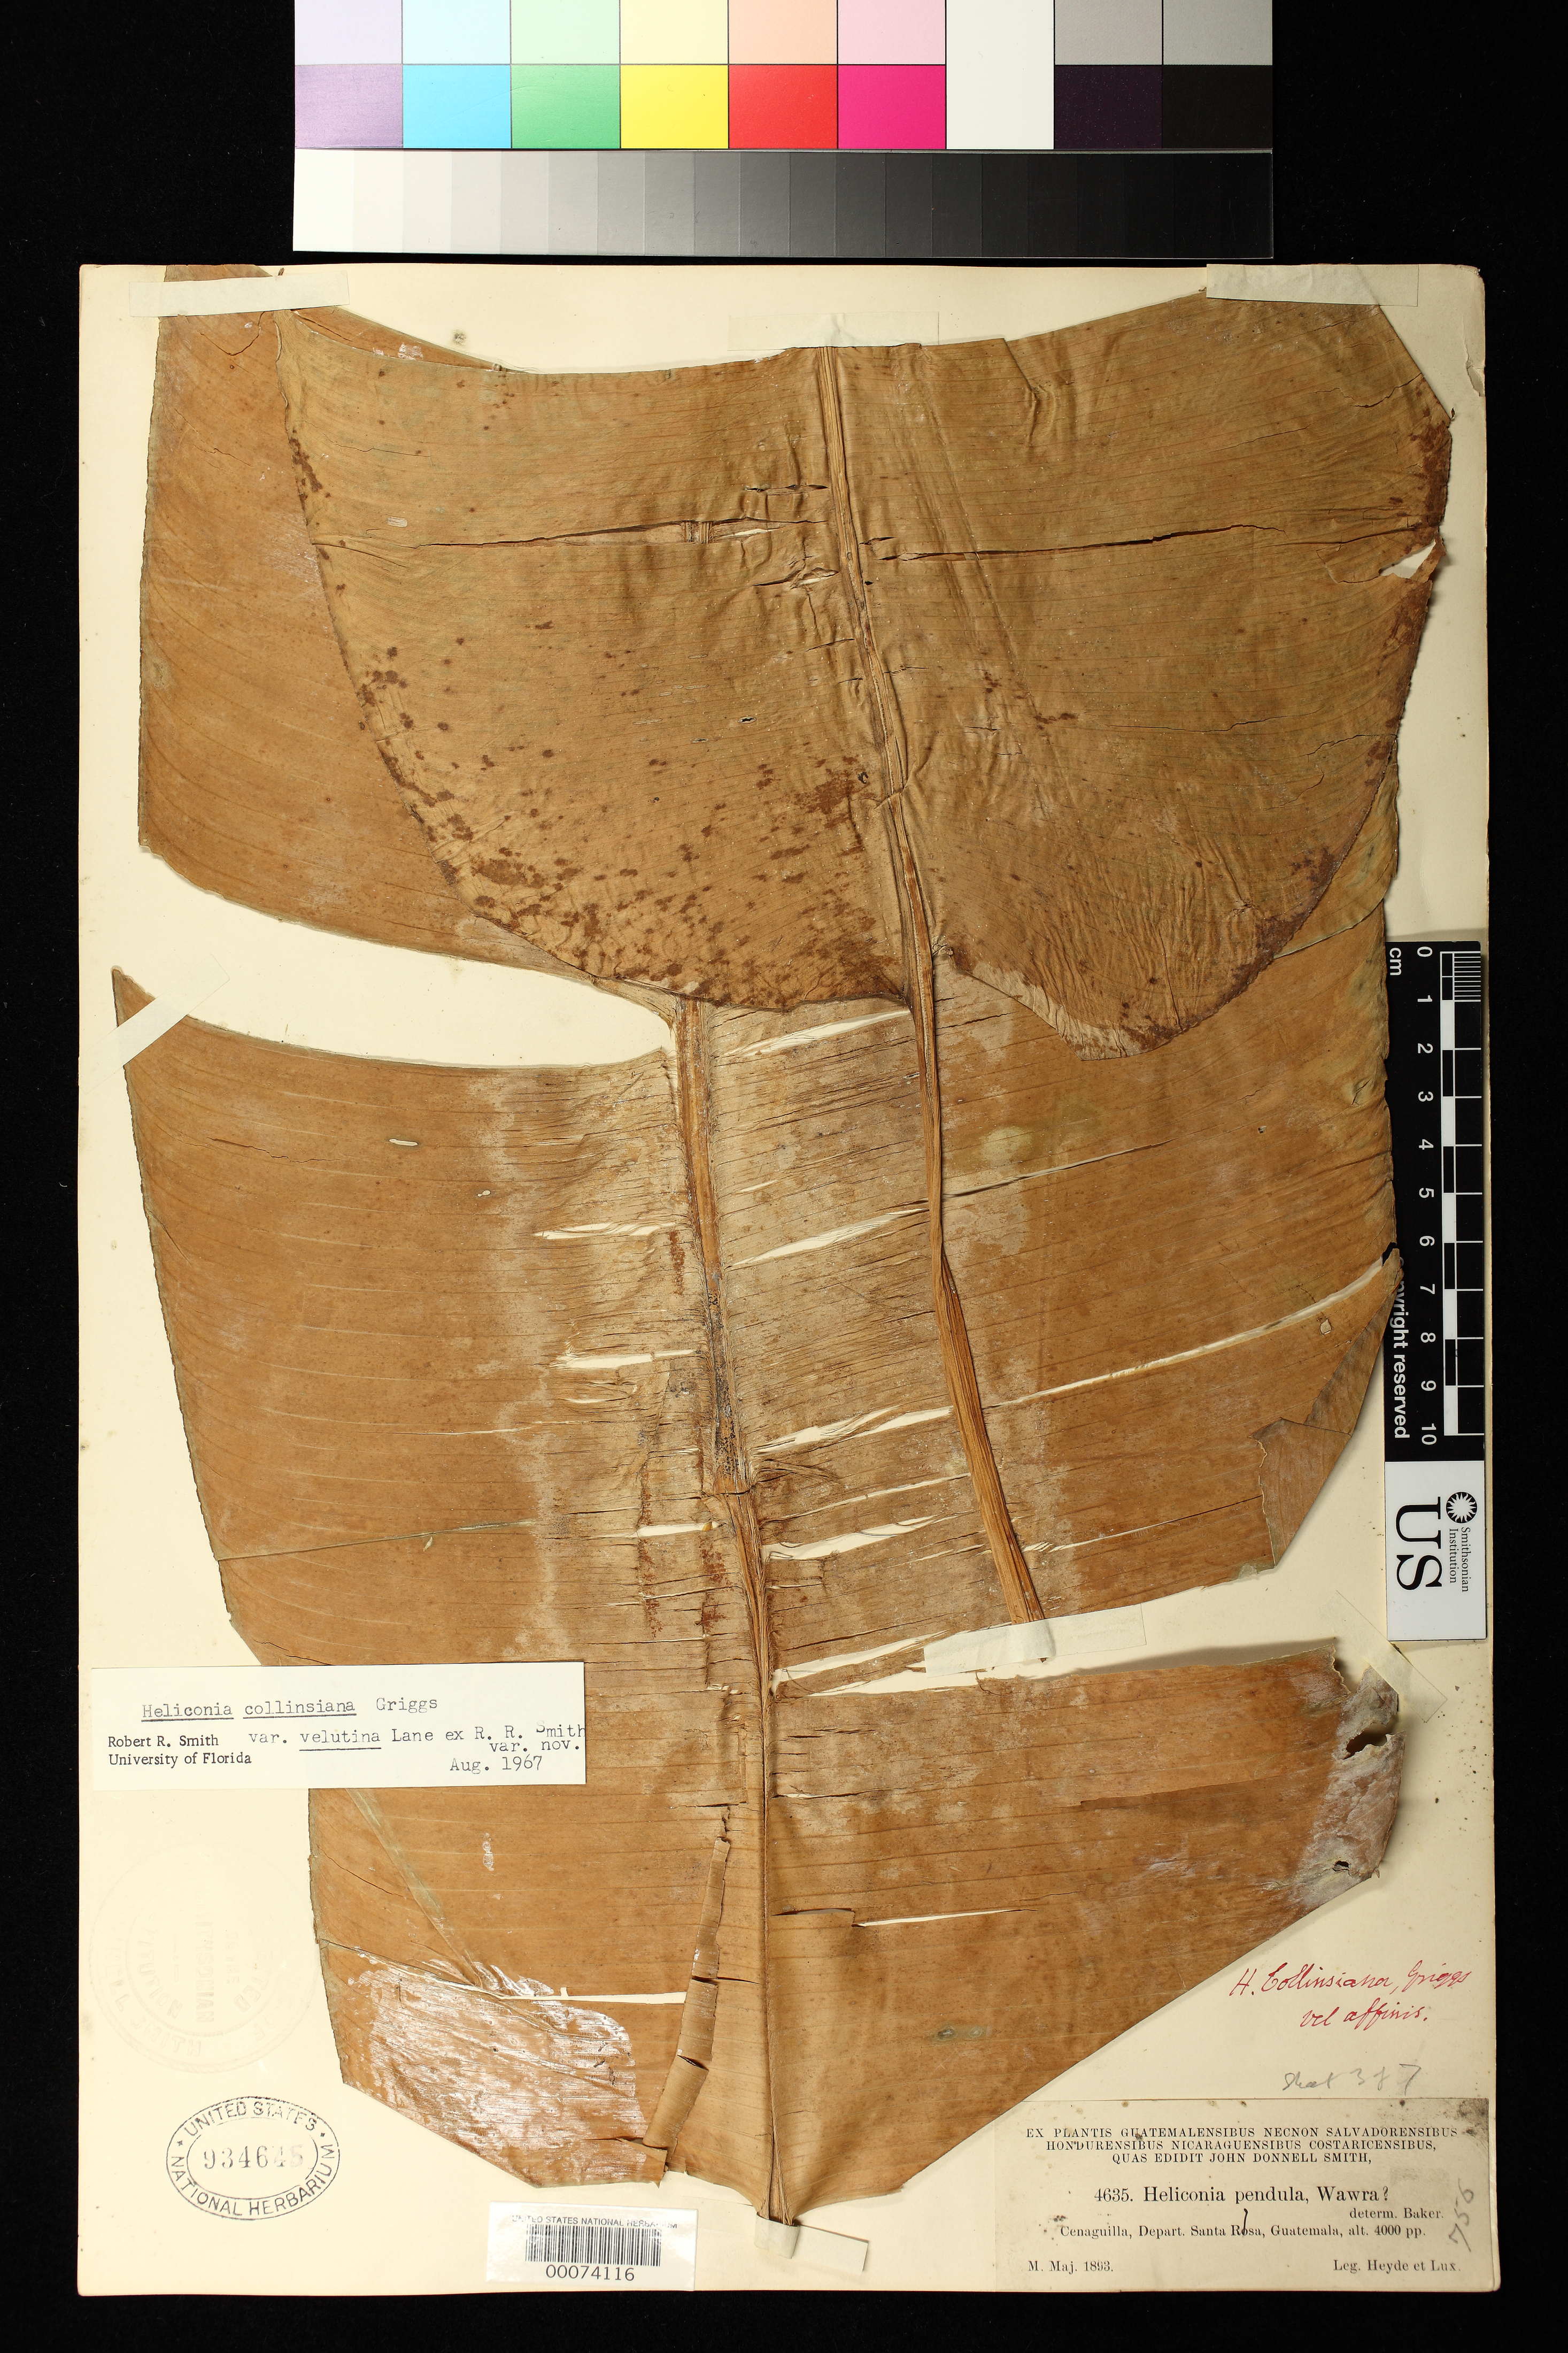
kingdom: Plantae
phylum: Tracheophyta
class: Liliopsida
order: Zingiberales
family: Heliconiaceae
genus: Heliconia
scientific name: Heliconia collinsiana var. velutina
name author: W.J. Kress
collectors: E. T. Heyde & E. Lux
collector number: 4635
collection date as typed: May 1893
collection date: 1893-05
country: Guatemala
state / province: Santa Rosa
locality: Cenaguilla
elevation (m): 1219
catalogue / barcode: US 934645